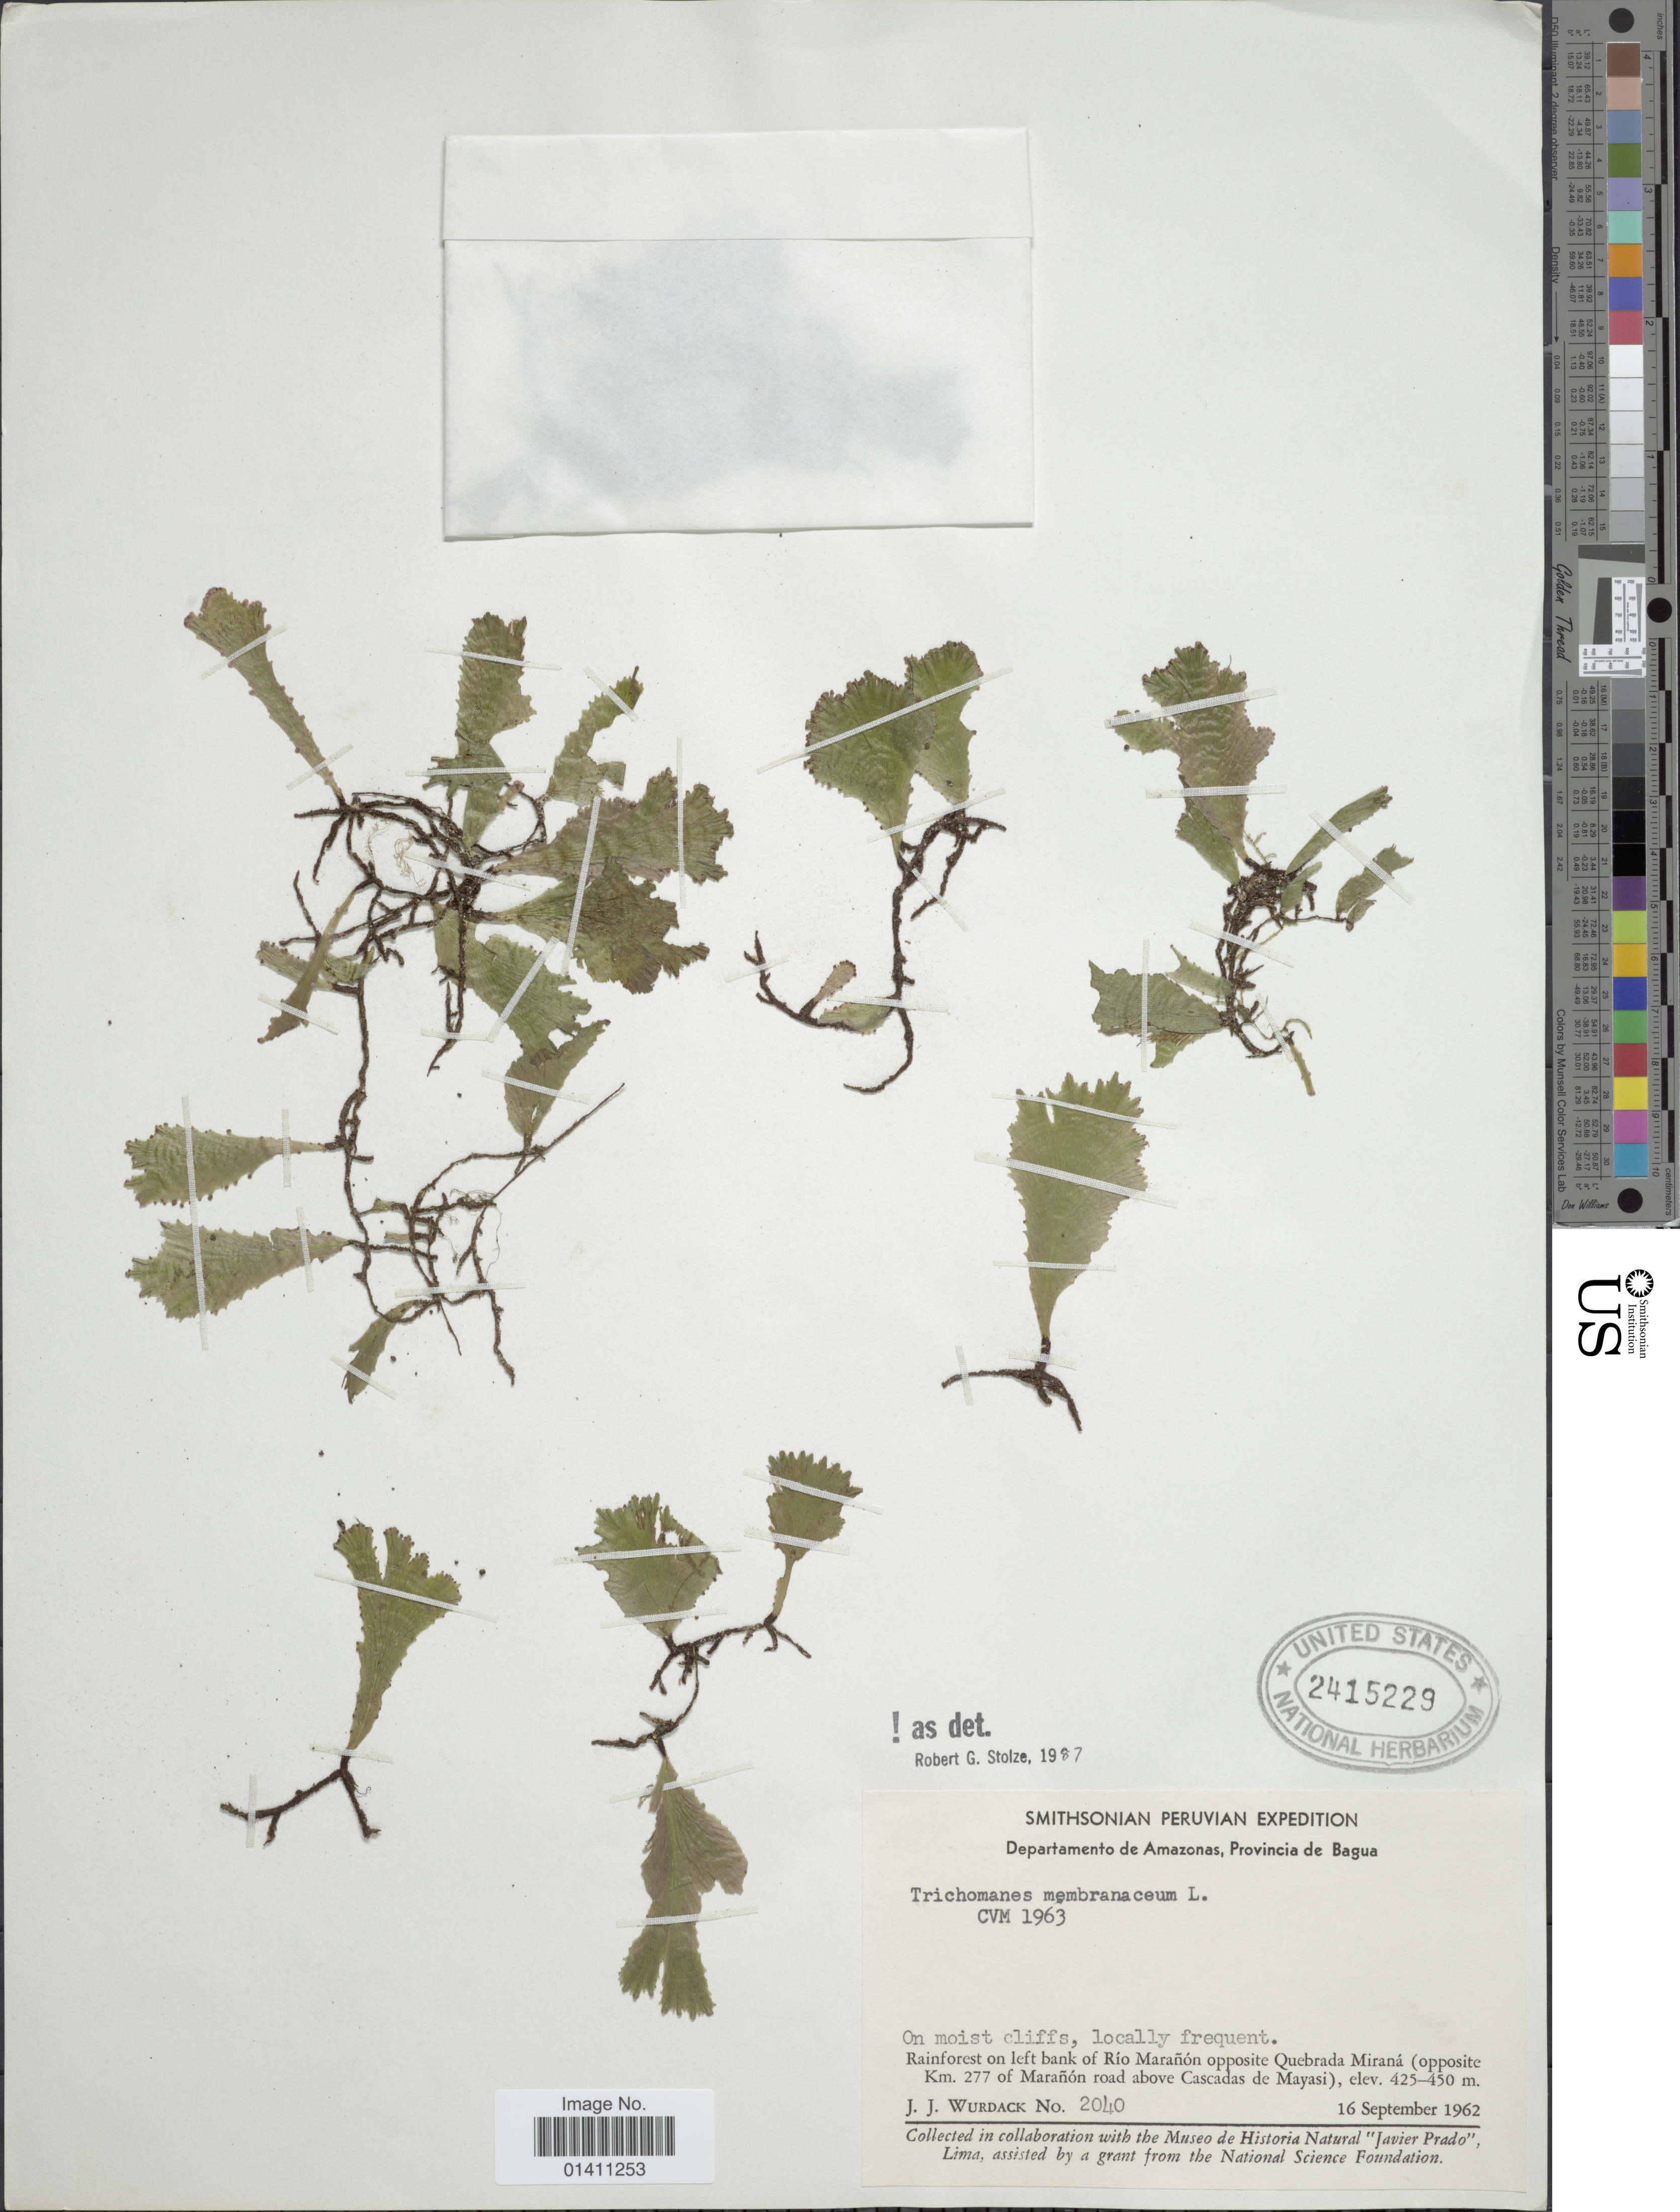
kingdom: Plantae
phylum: Tracheophyta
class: Polypodiopsida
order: Hymenophyllales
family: Hymenophyllaceae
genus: Didymoglossum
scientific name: Didymoglossum membranaceum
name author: (L.) Vareschi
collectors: J. J. Wurdack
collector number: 2040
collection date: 1962-09-16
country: Peru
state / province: Amazonas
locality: Departamento de Amazonas, Provincia de Bagua. Rainforest on left bank of Rio Maranon opposite Quebrada Mirana (opposite Km. 277 of Maranon road above Cascadas de Mayasi).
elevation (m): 425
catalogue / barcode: US 2415229